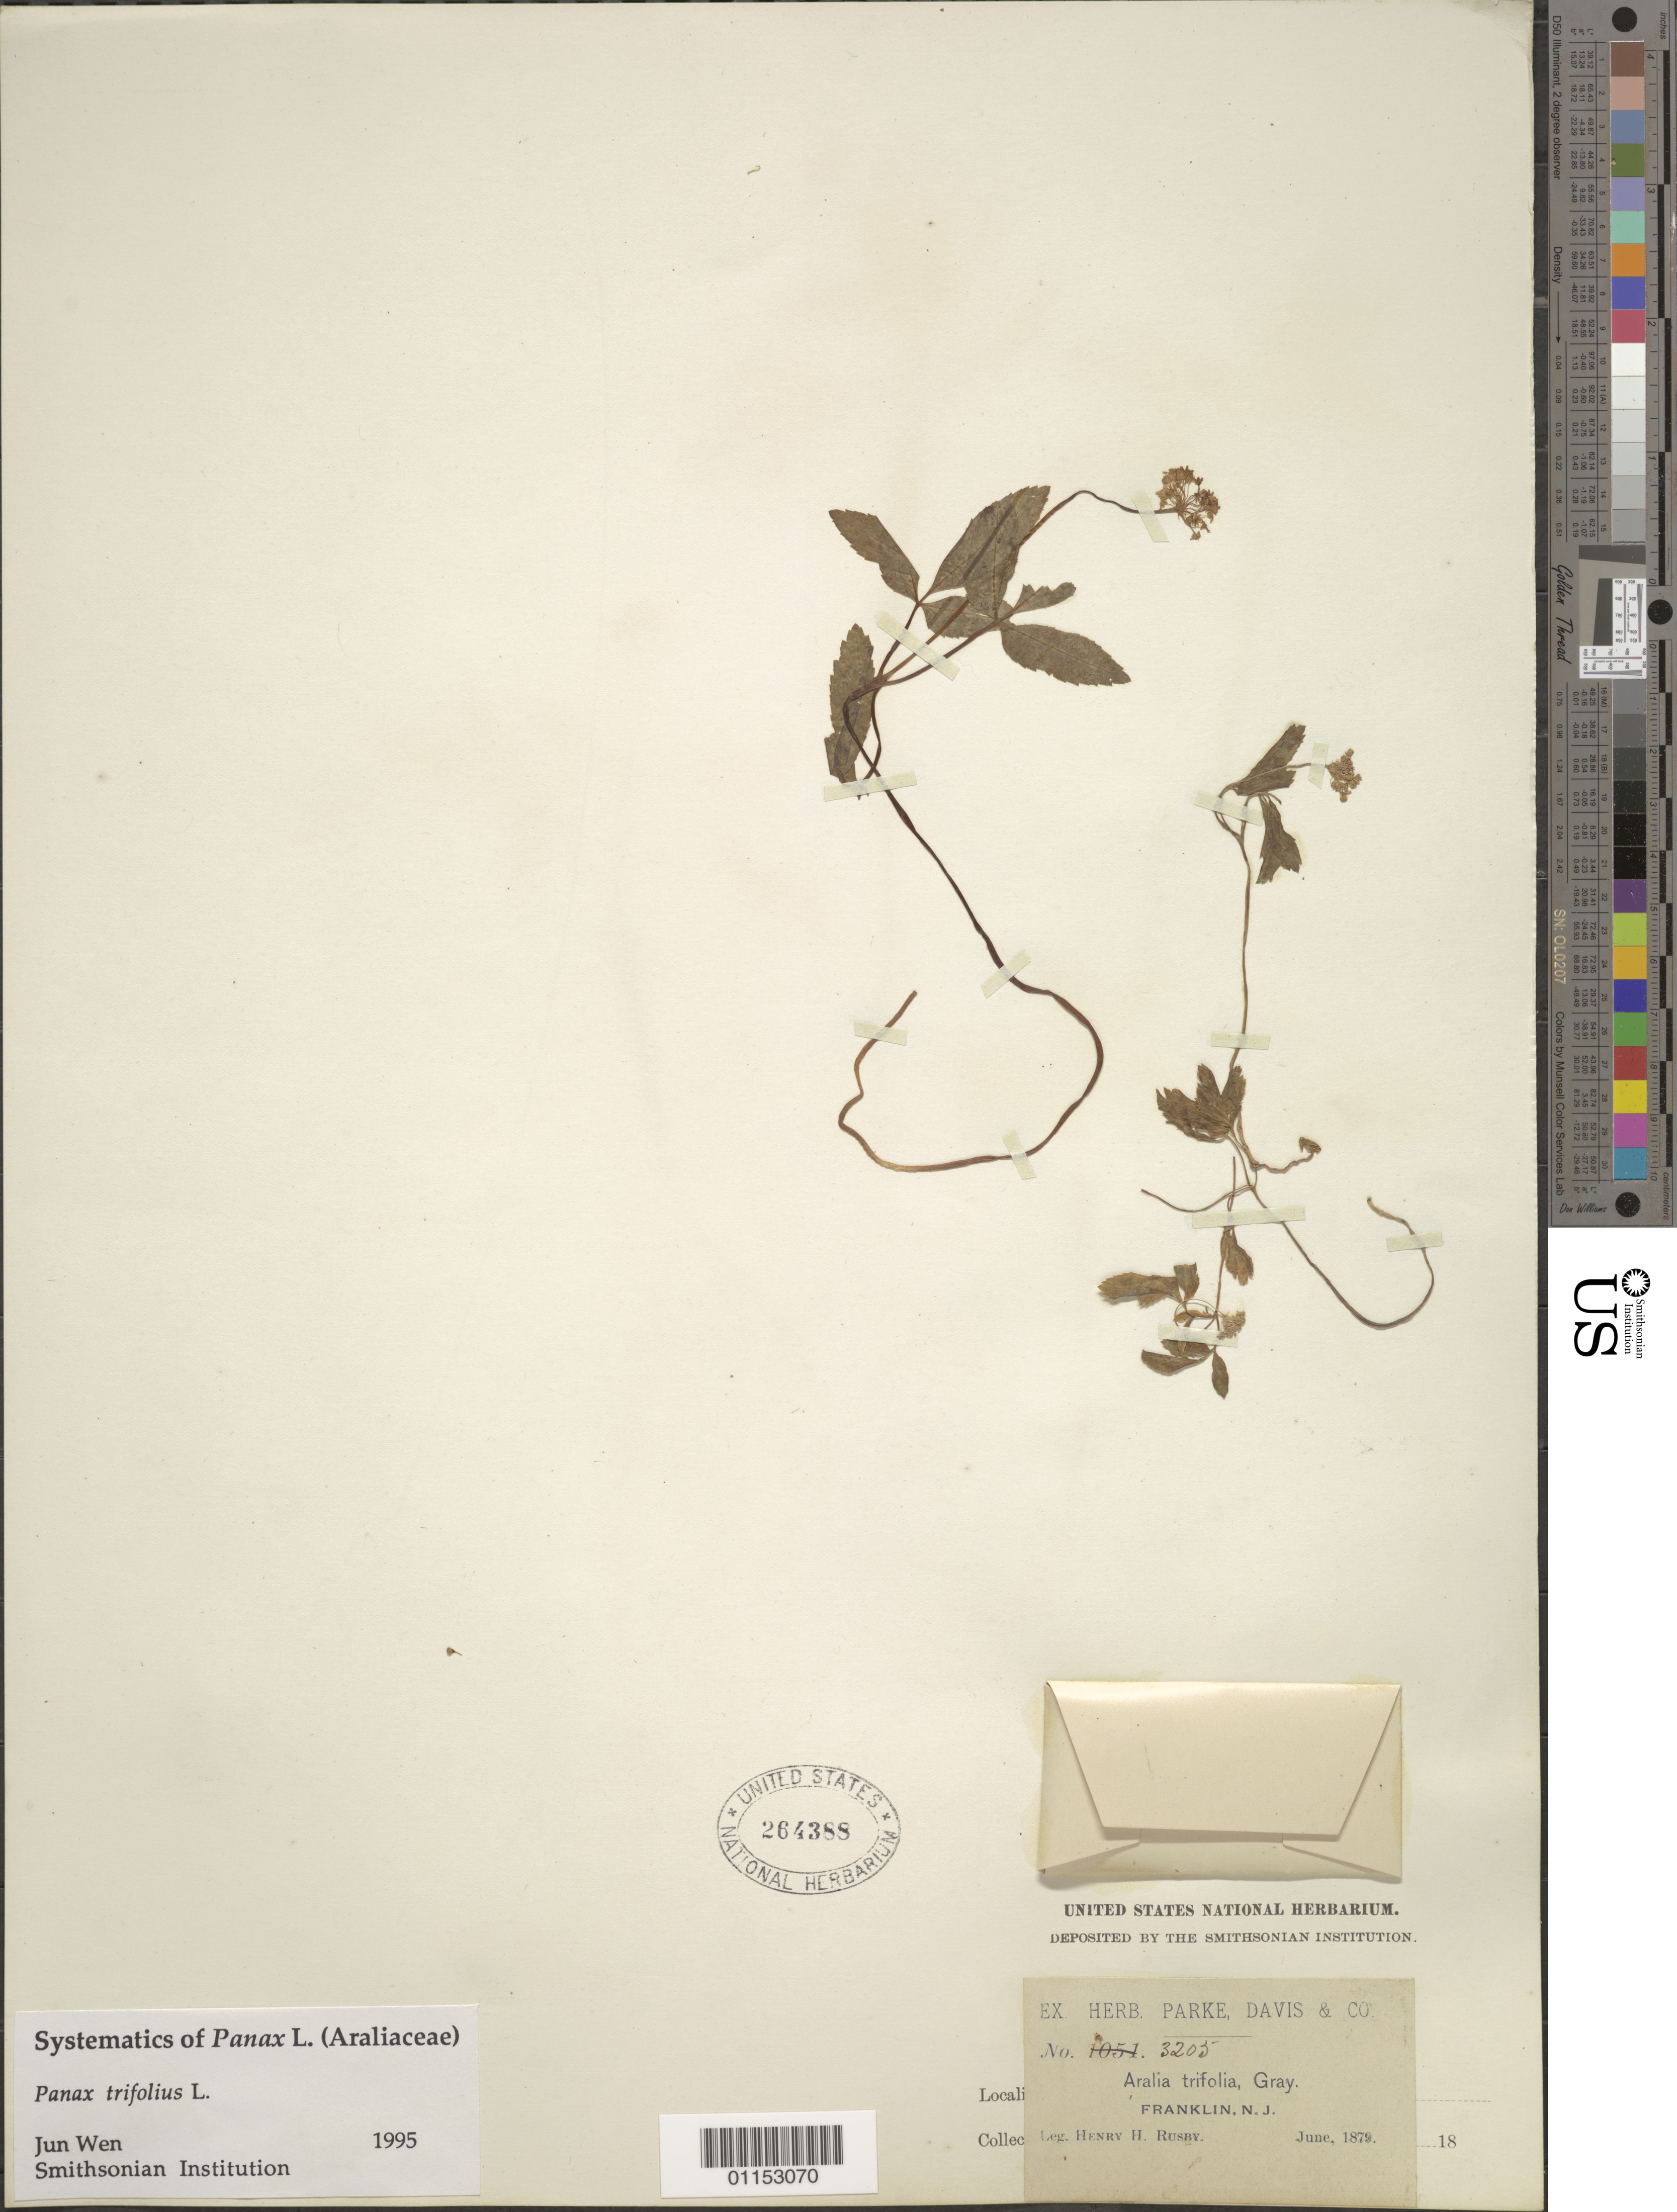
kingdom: Plantae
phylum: Tracheophyta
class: Magnoliopsida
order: Apiales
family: Araliaceae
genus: Panax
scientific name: Panax trifolius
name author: L.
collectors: H. H. Rusby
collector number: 3205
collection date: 1879-06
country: United States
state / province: New Jersey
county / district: Sussex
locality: Franklin.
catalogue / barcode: US 264388